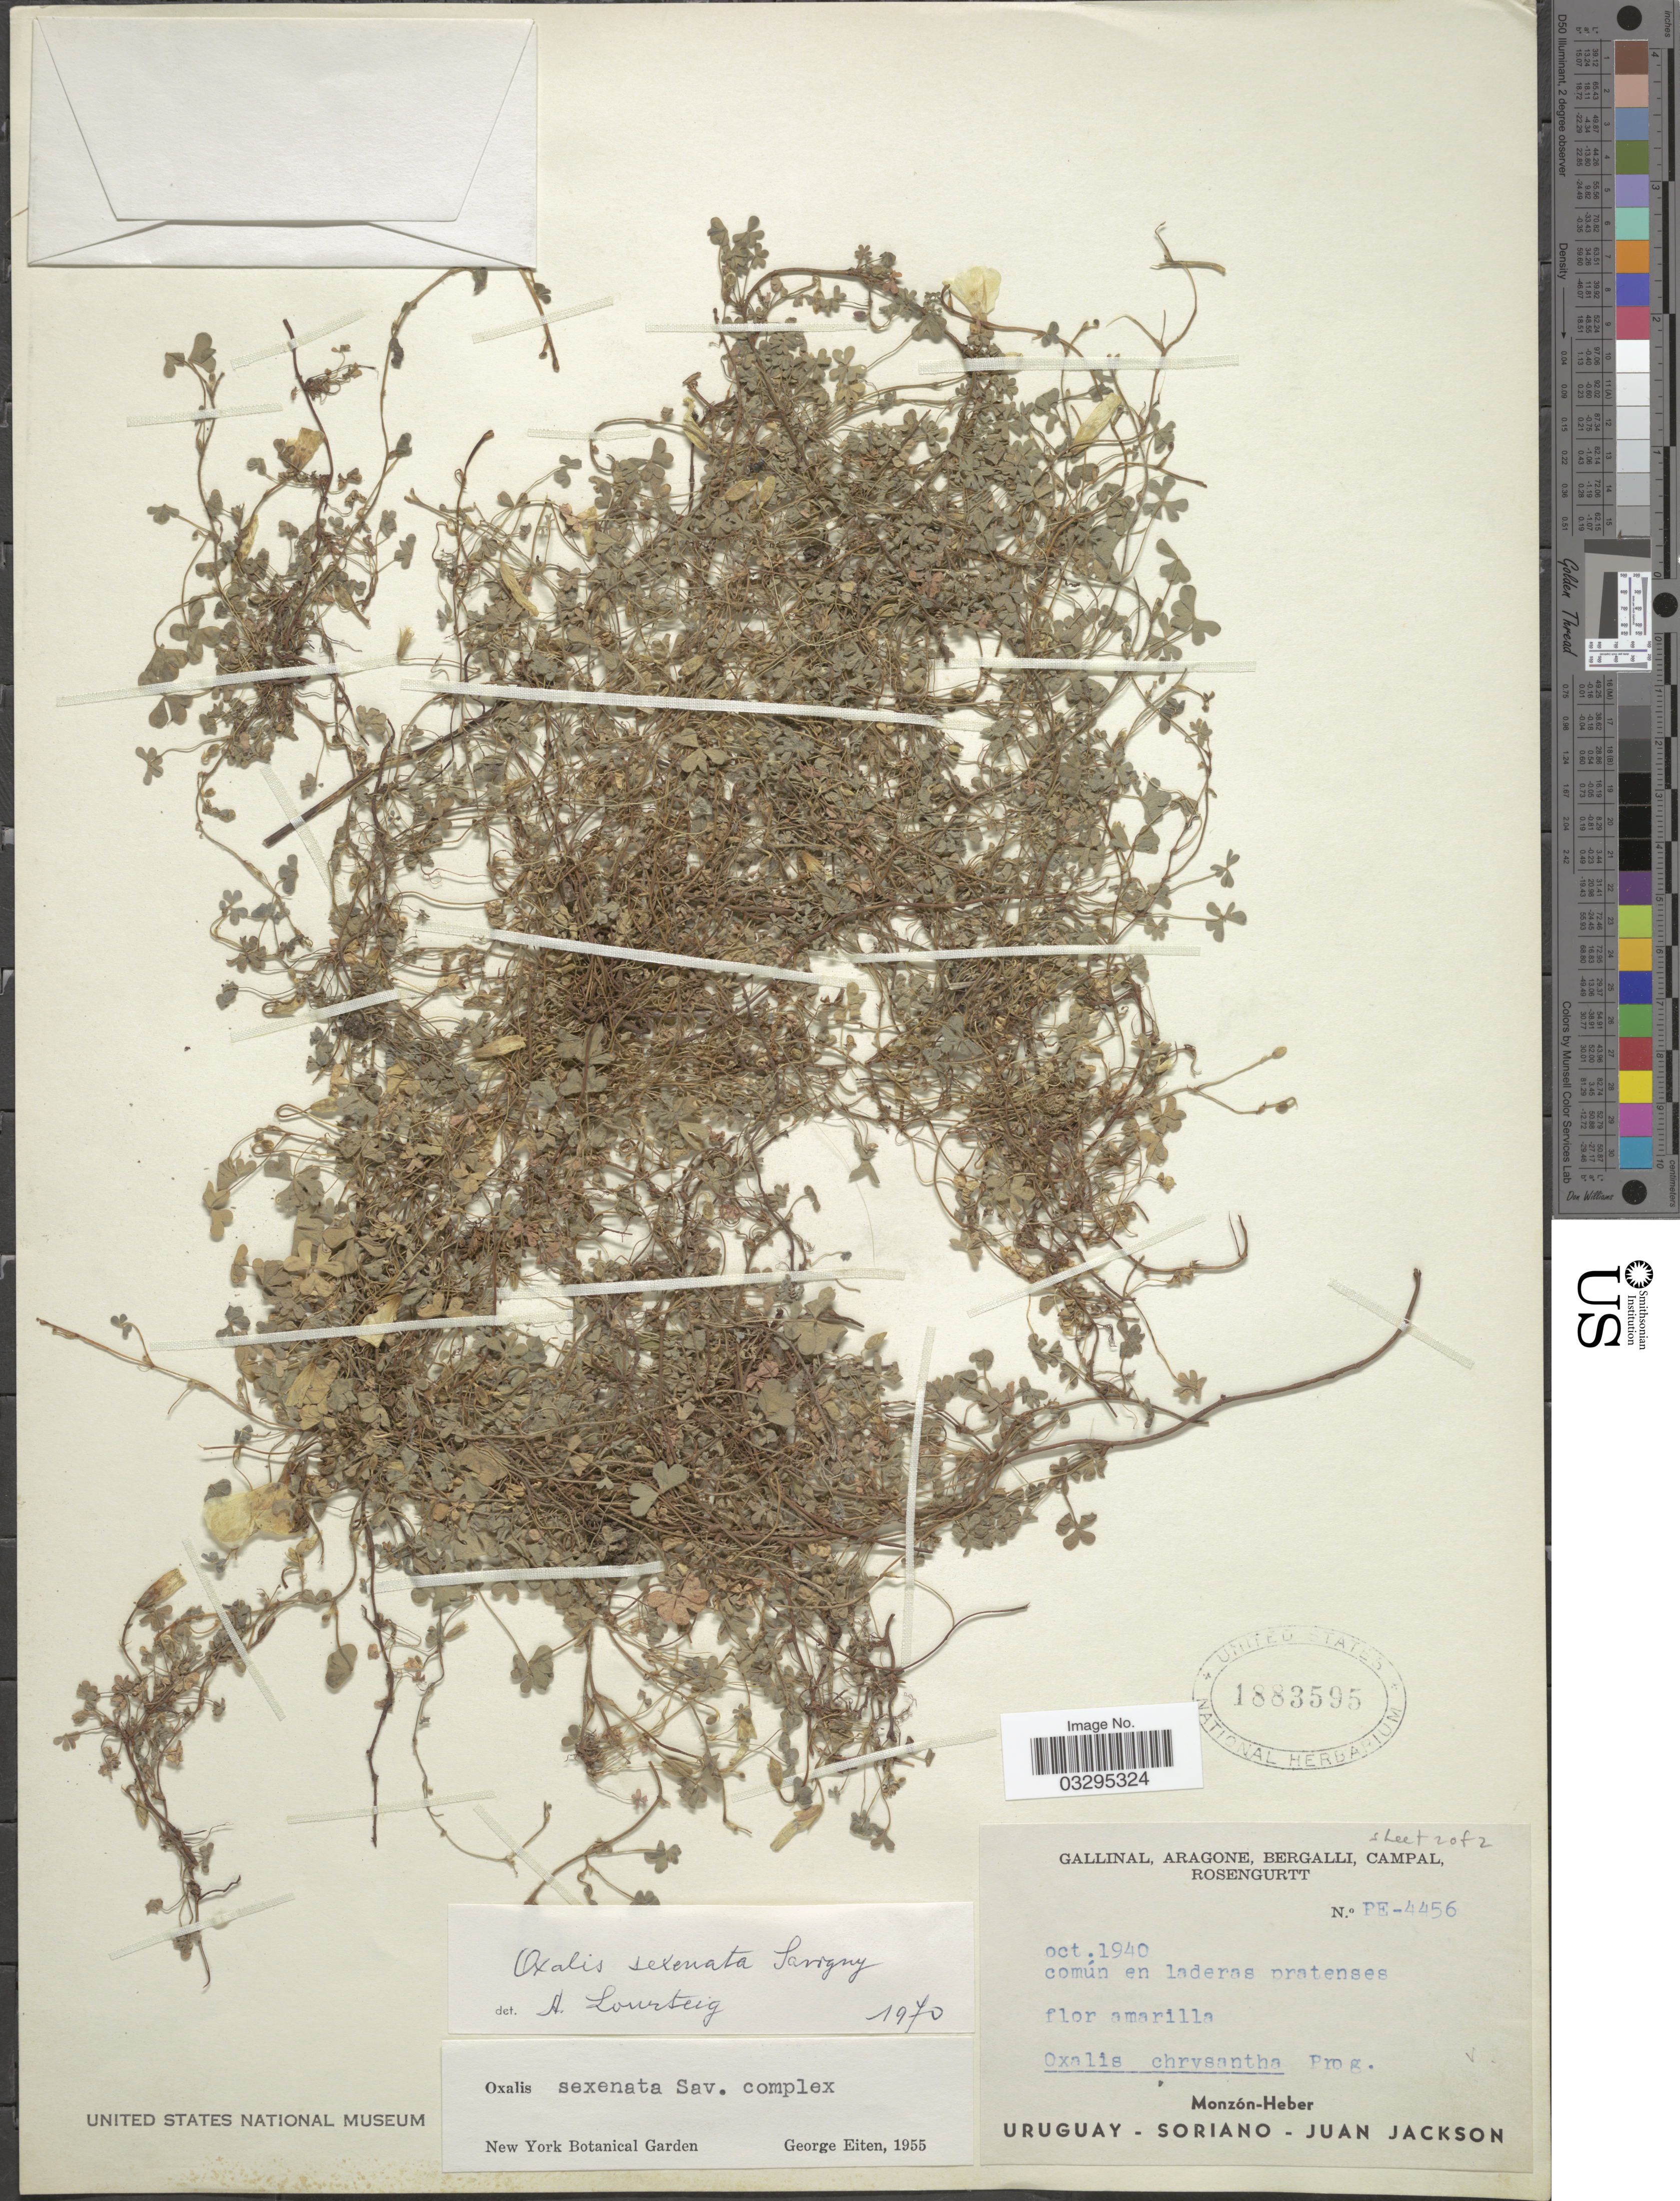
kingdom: Plantae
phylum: Tracheophyta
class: Magnoliopsida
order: Oxalidales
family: Oxalidaceae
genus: Oxalis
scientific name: Oxalis conorrhiza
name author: Jacq.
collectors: -. Gallinal, -- Aragone, -- Bergalli, -- Campal & Rosengurtt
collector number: Pe-4456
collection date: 1940-10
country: Uruguay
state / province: Soriano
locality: Monzón-Heber. Juan Jackson.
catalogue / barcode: US 1883595